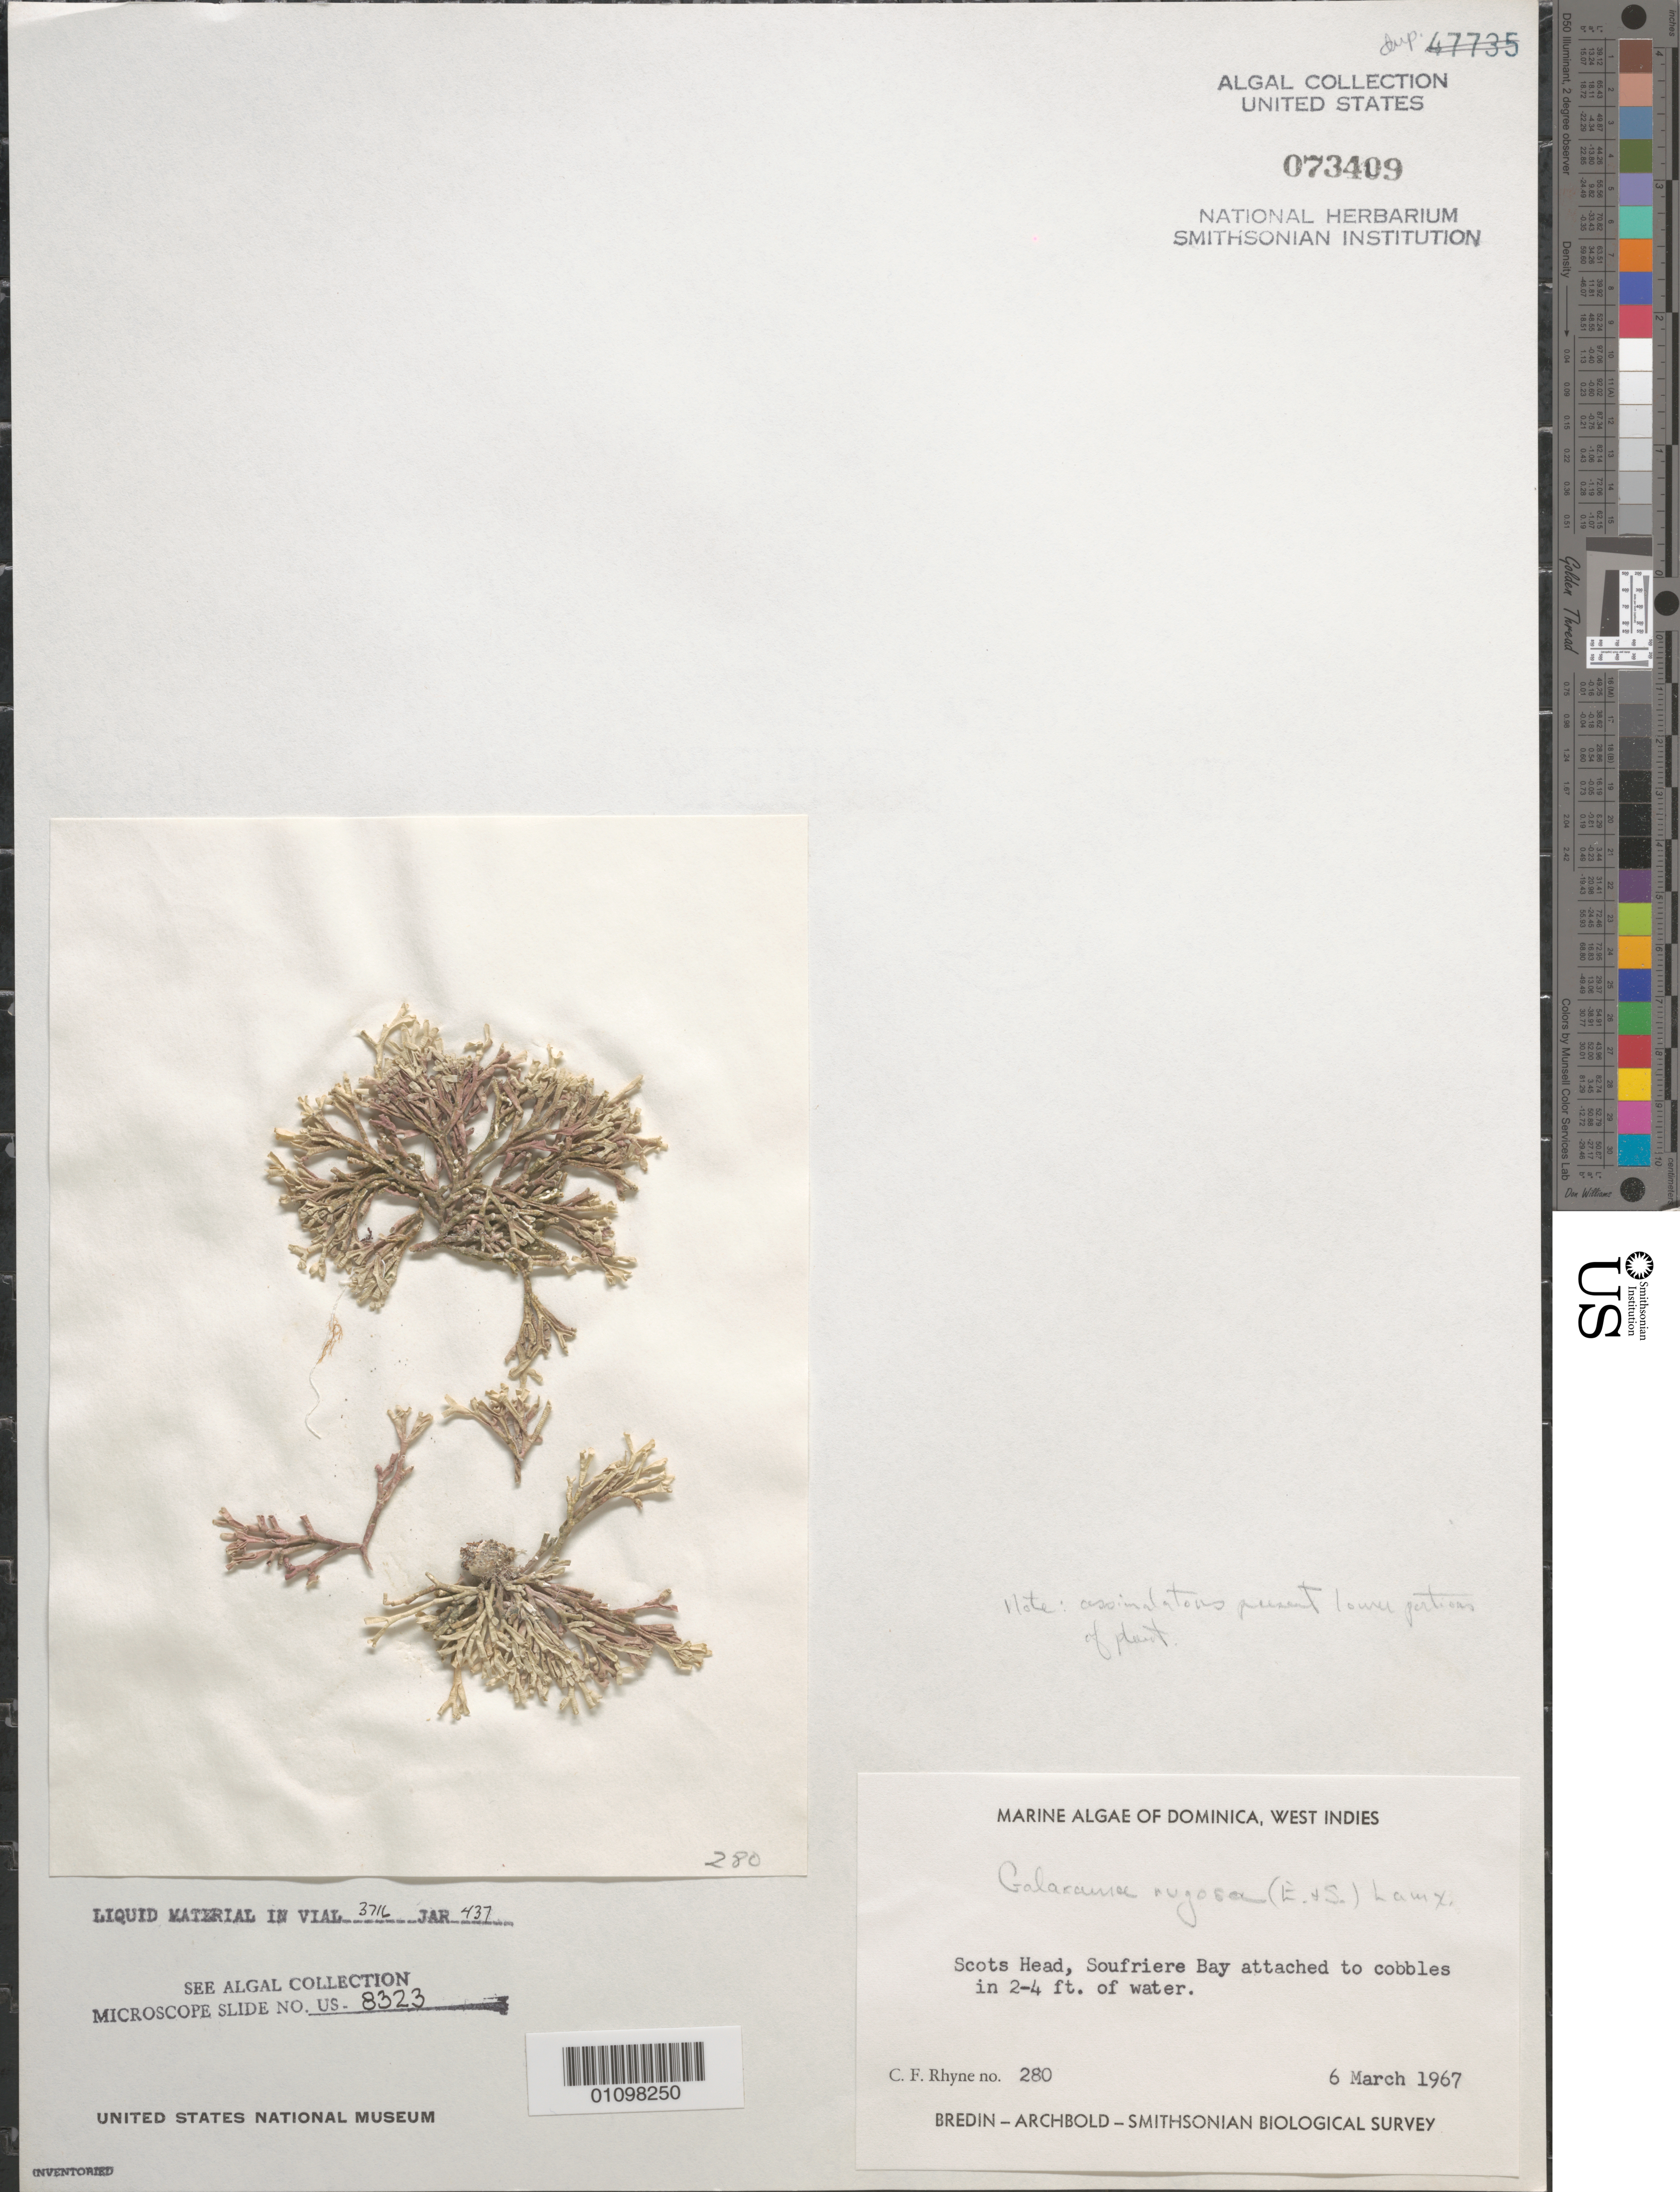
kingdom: Plantae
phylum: Rhodophyta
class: Florideophyceae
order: Nemaliales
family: Galaxauraceae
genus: Galaxaura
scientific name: Galaxaura rugosa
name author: (Ellis & Sol.) J.V.Lamouroux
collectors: C. Rhyne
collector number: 280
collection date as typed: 06 Mar 1967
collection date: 1967-03-06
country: Dominica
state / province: St. Mark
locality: Scots Head, Soufriere Bay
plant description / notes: Bredin-Archbold-Smithsonian Biological Survey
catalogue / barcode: US 73409